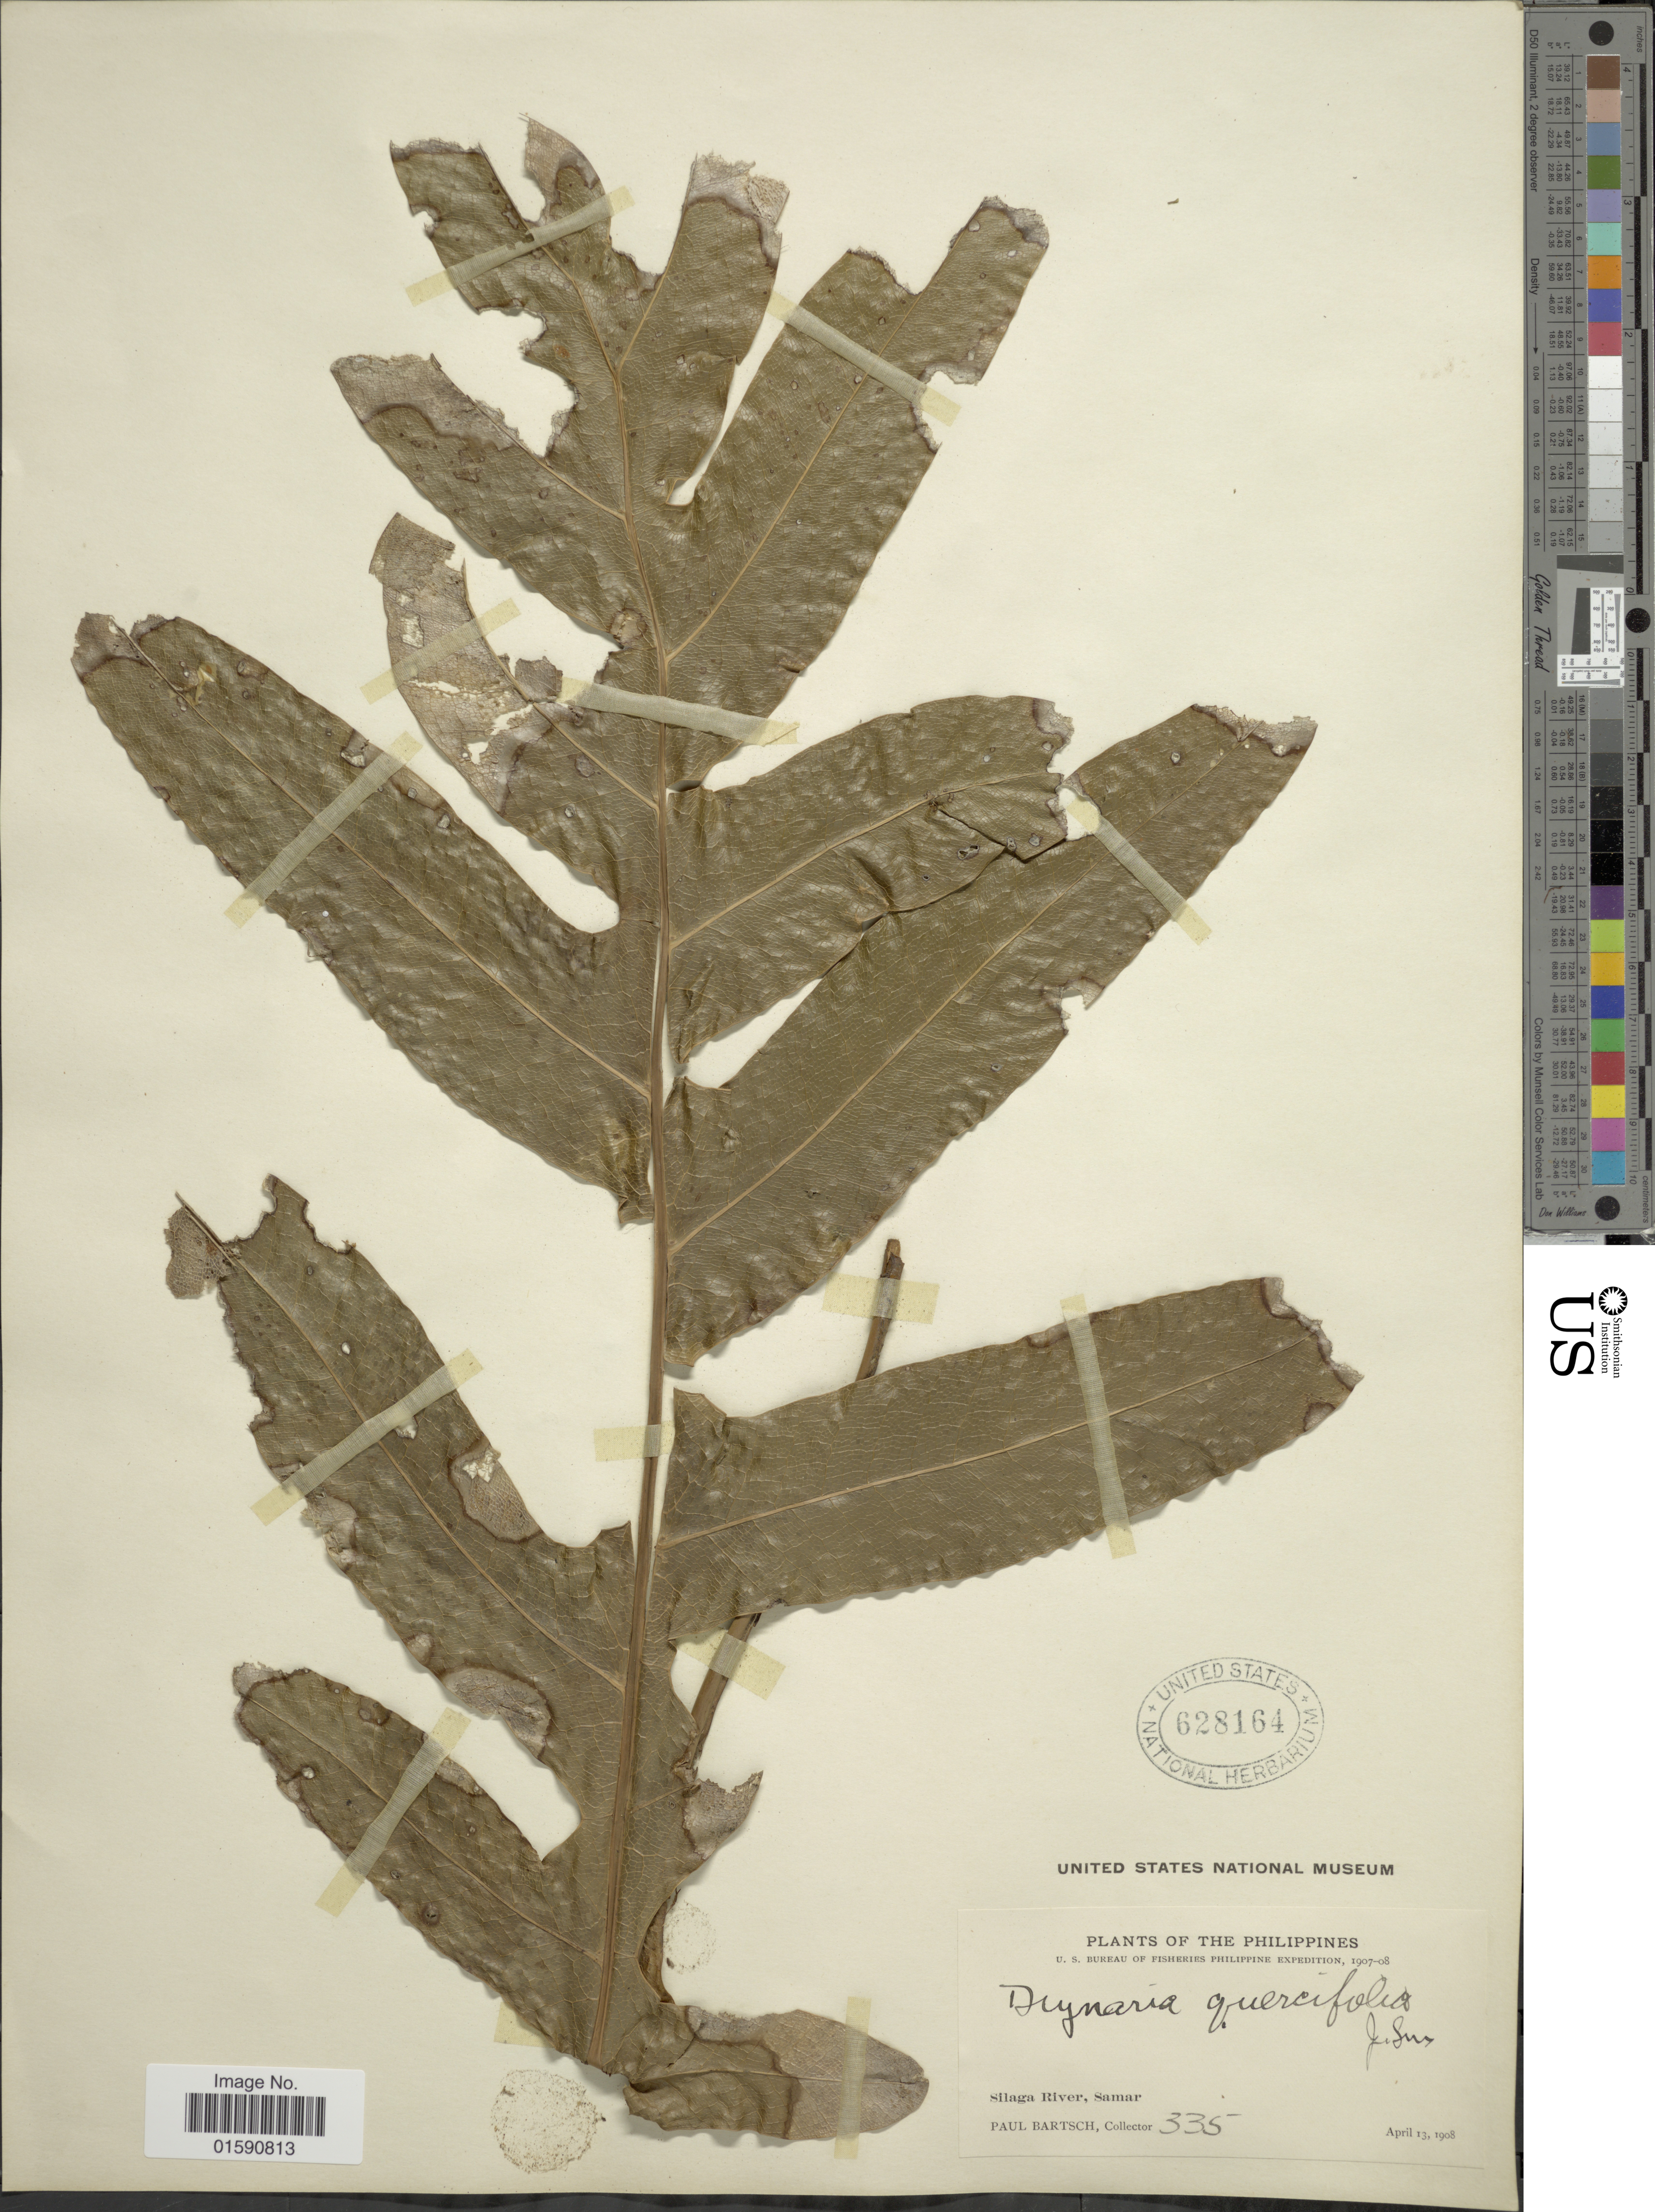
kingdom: Plantae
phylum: Tracheophyta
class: Polypodiopsida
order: Polypodiales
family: Polypodiaceae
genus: Drynaria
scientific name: Drynaria quercifolia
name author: (L.) J. Sm.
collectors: P. Bartsch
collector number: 335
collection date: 1908-04-13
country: Philippines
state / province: Eastern Visayas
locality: Silaga River, Samar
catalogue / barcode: US 628164